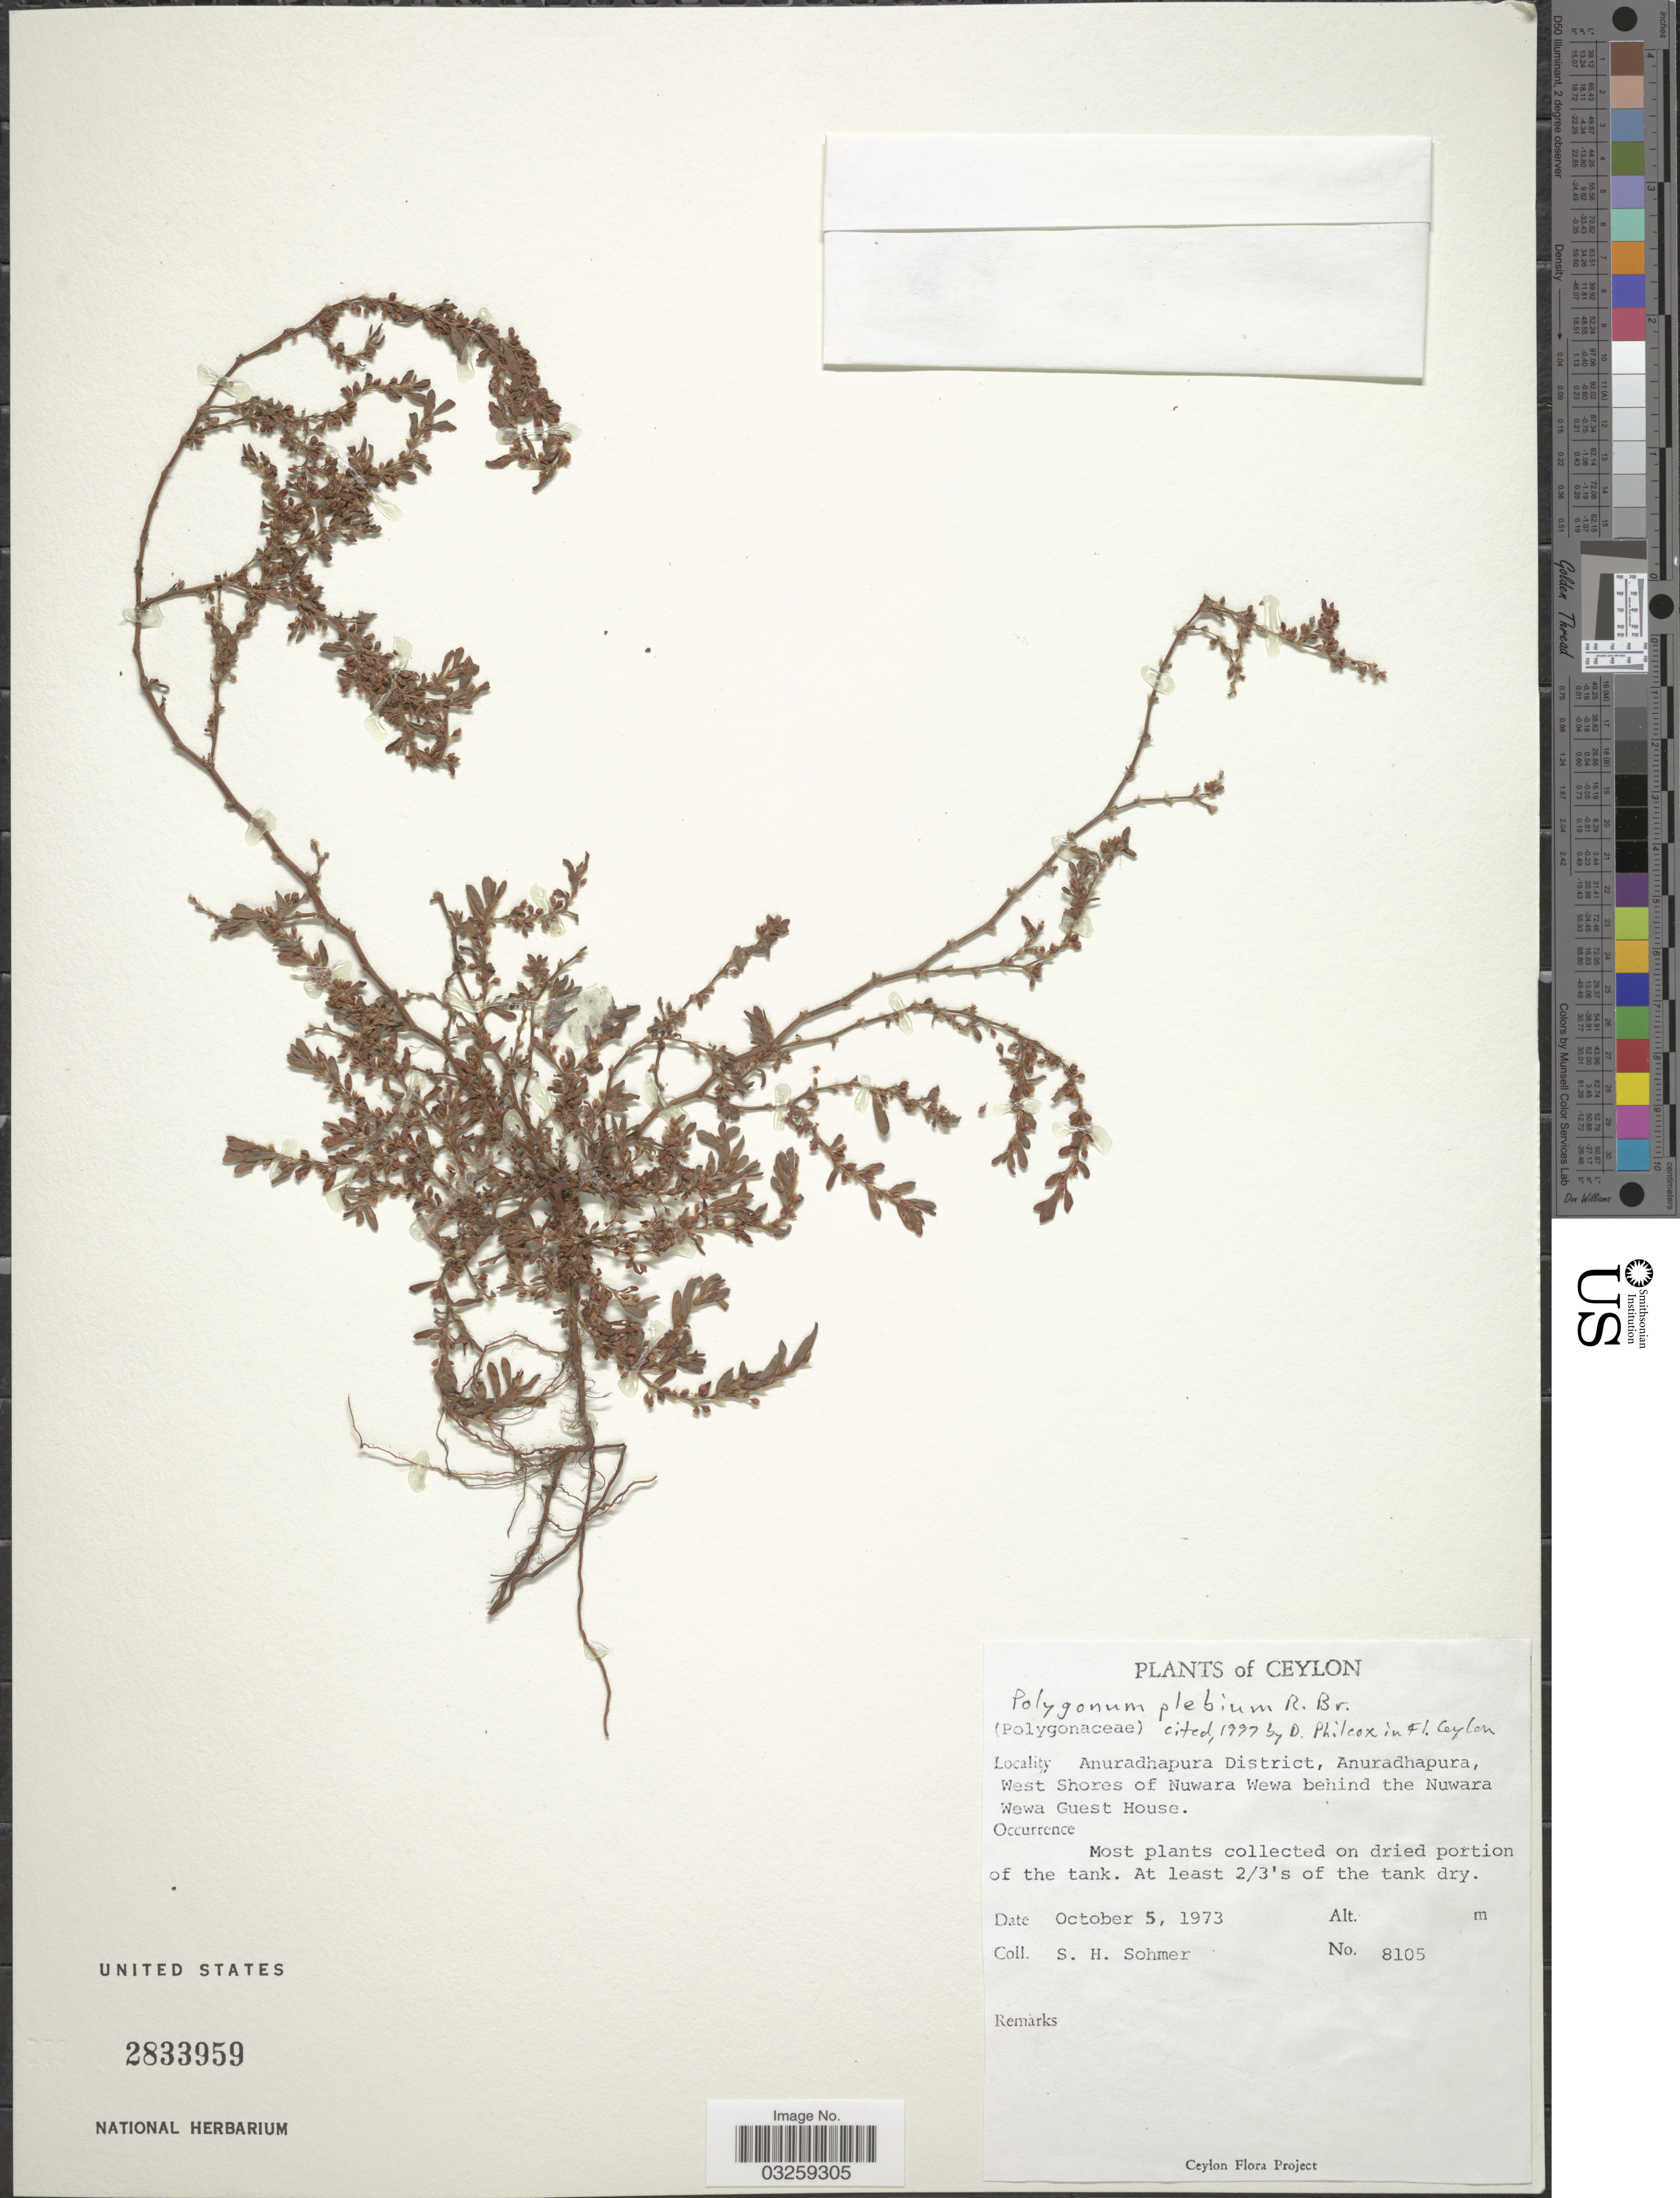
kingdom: Plantae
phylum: Tracheophyta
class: Magnoliopsida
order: Caryophyllales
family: Polygonaceae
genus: Polygonum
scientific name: Polygonum plebeium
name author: R. Br.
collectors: S. H. Sohmer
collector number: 8105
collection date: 1973-10-05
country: Sri Lanka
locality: Ceylon. Anuradhapura District, Anuradhapura, West Shores of Nuwara Wewa behind the Nuwara Wewa Guest House.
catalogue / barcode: US 2833959